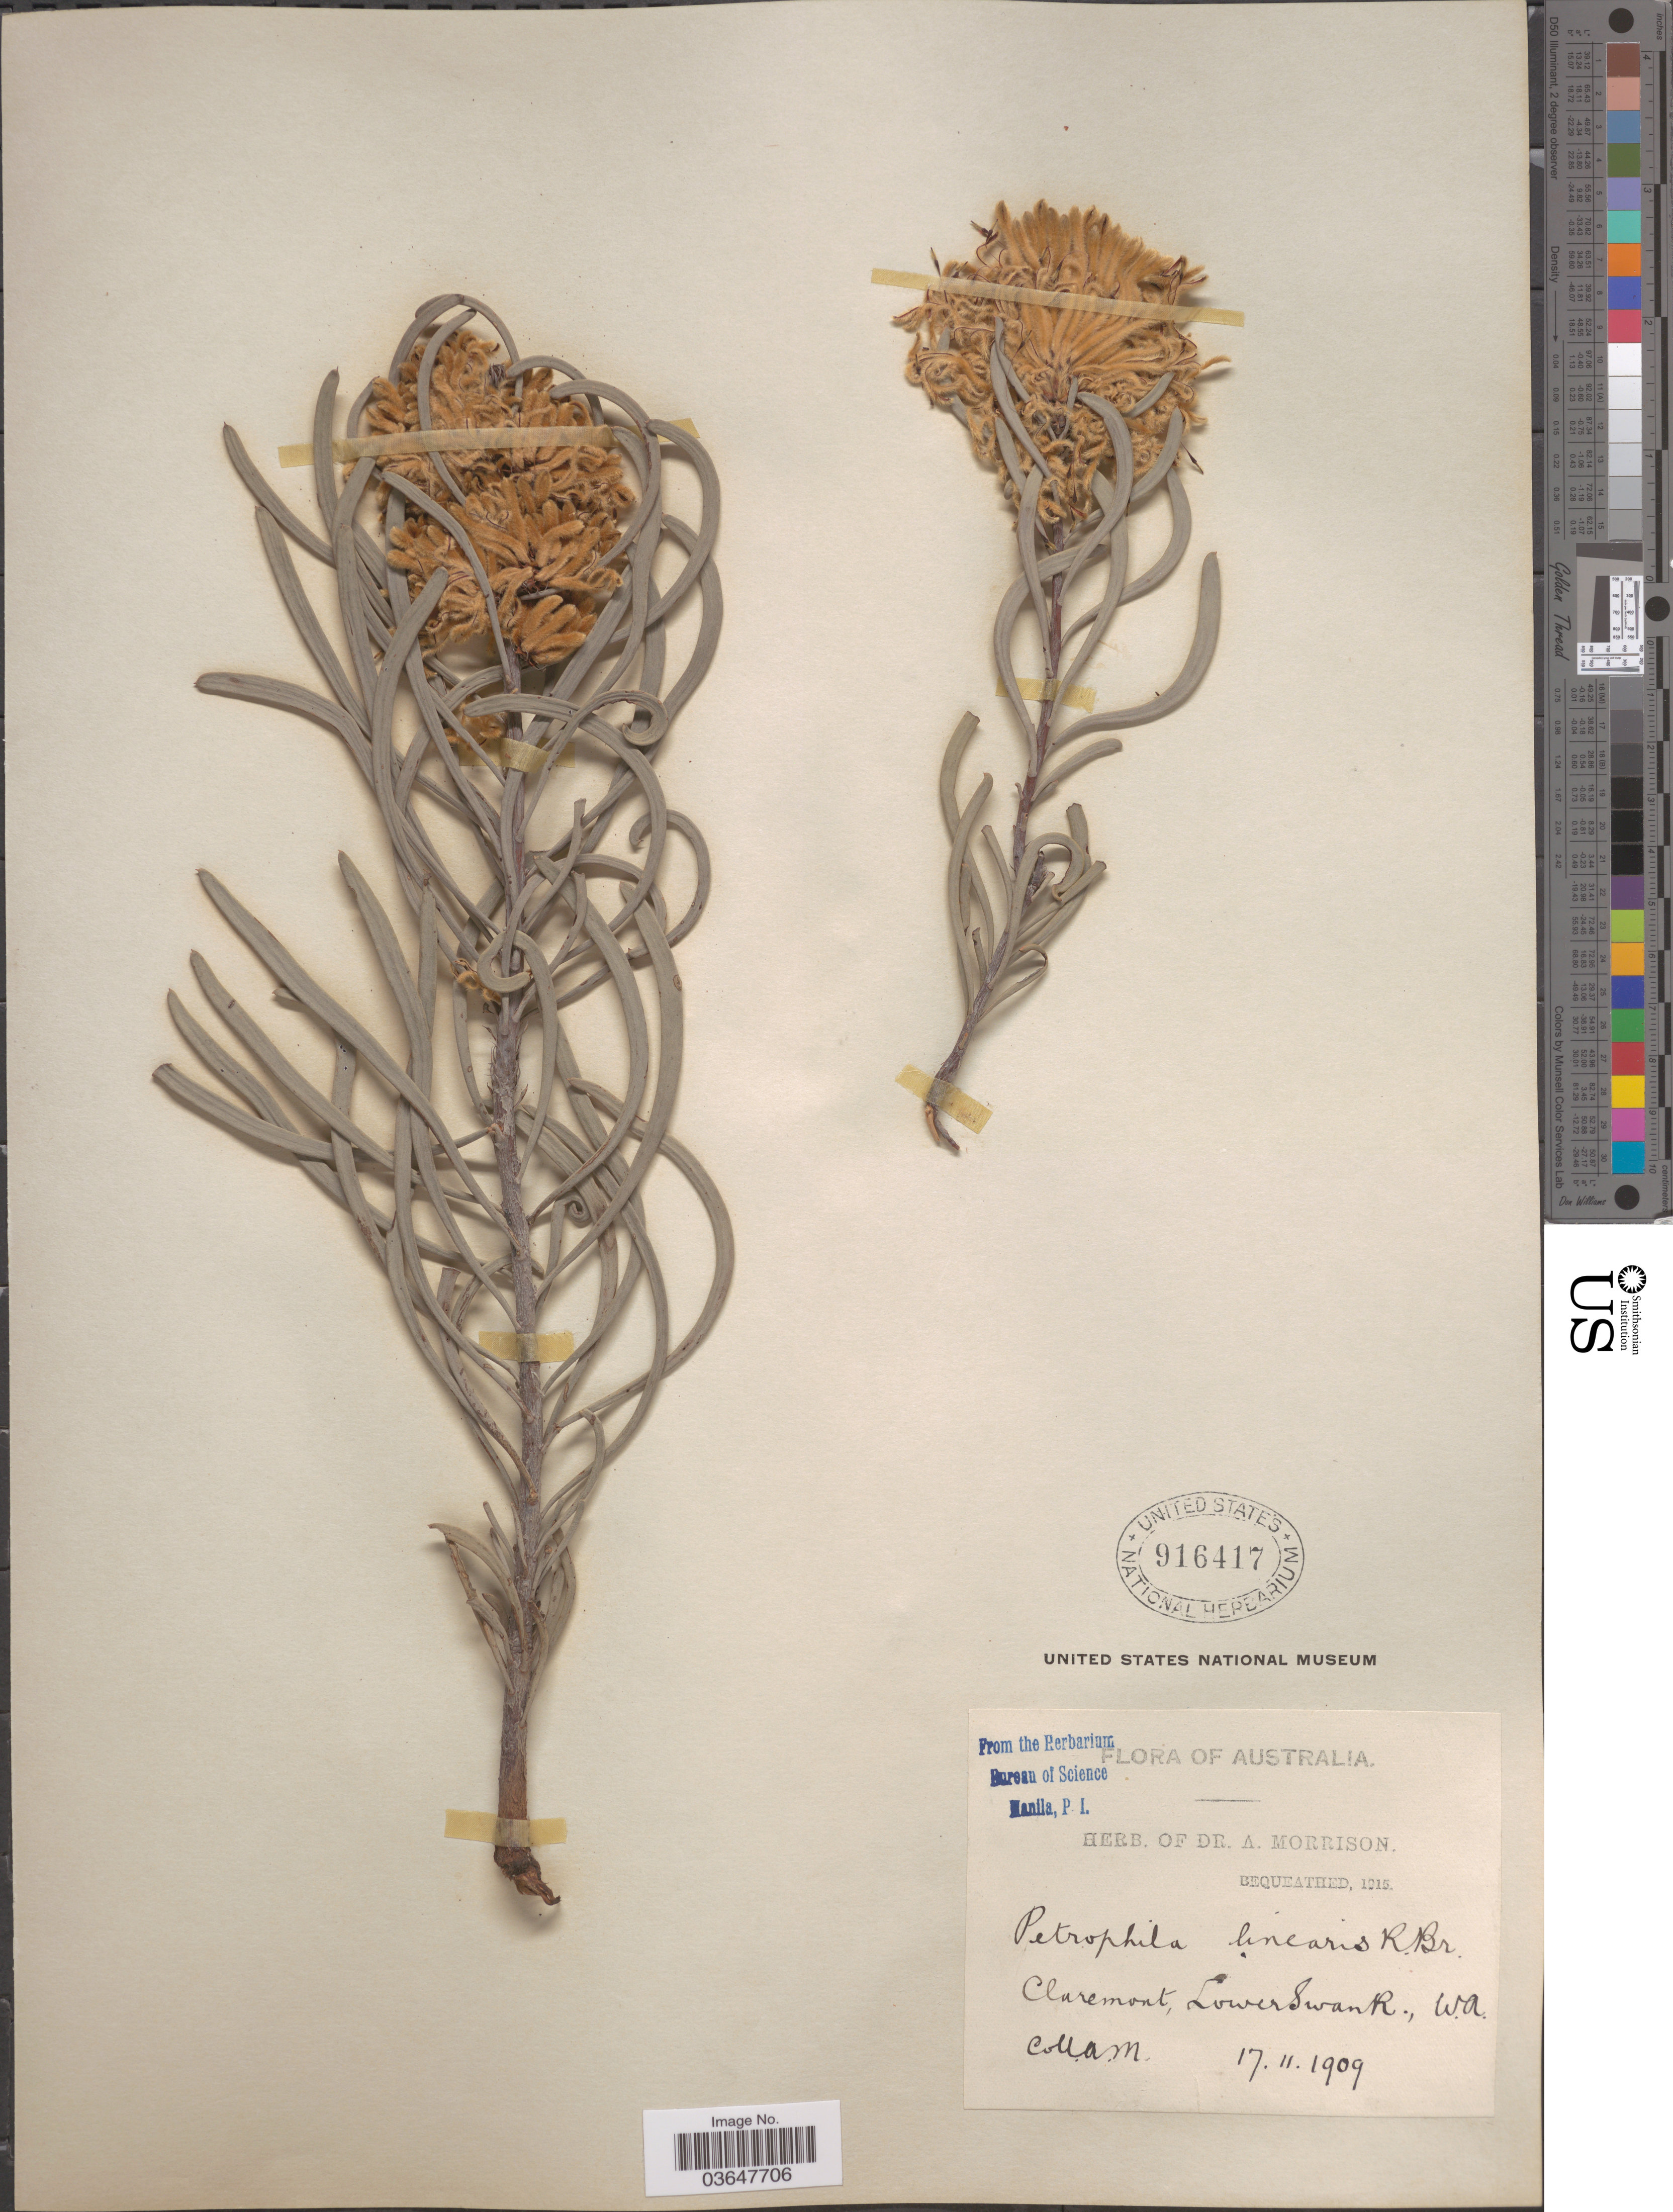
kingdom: Plantae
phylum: Tracheophyta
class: Magnoliopsida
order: Proteales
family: Proteaceae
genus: Petrophile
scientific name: Petrophile linearis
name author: R. Br.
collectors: A. Morrison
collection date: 1909-11-17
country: Australia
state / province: Western Australia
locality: Claremont, Lower Swan R.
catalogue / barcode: US 916417